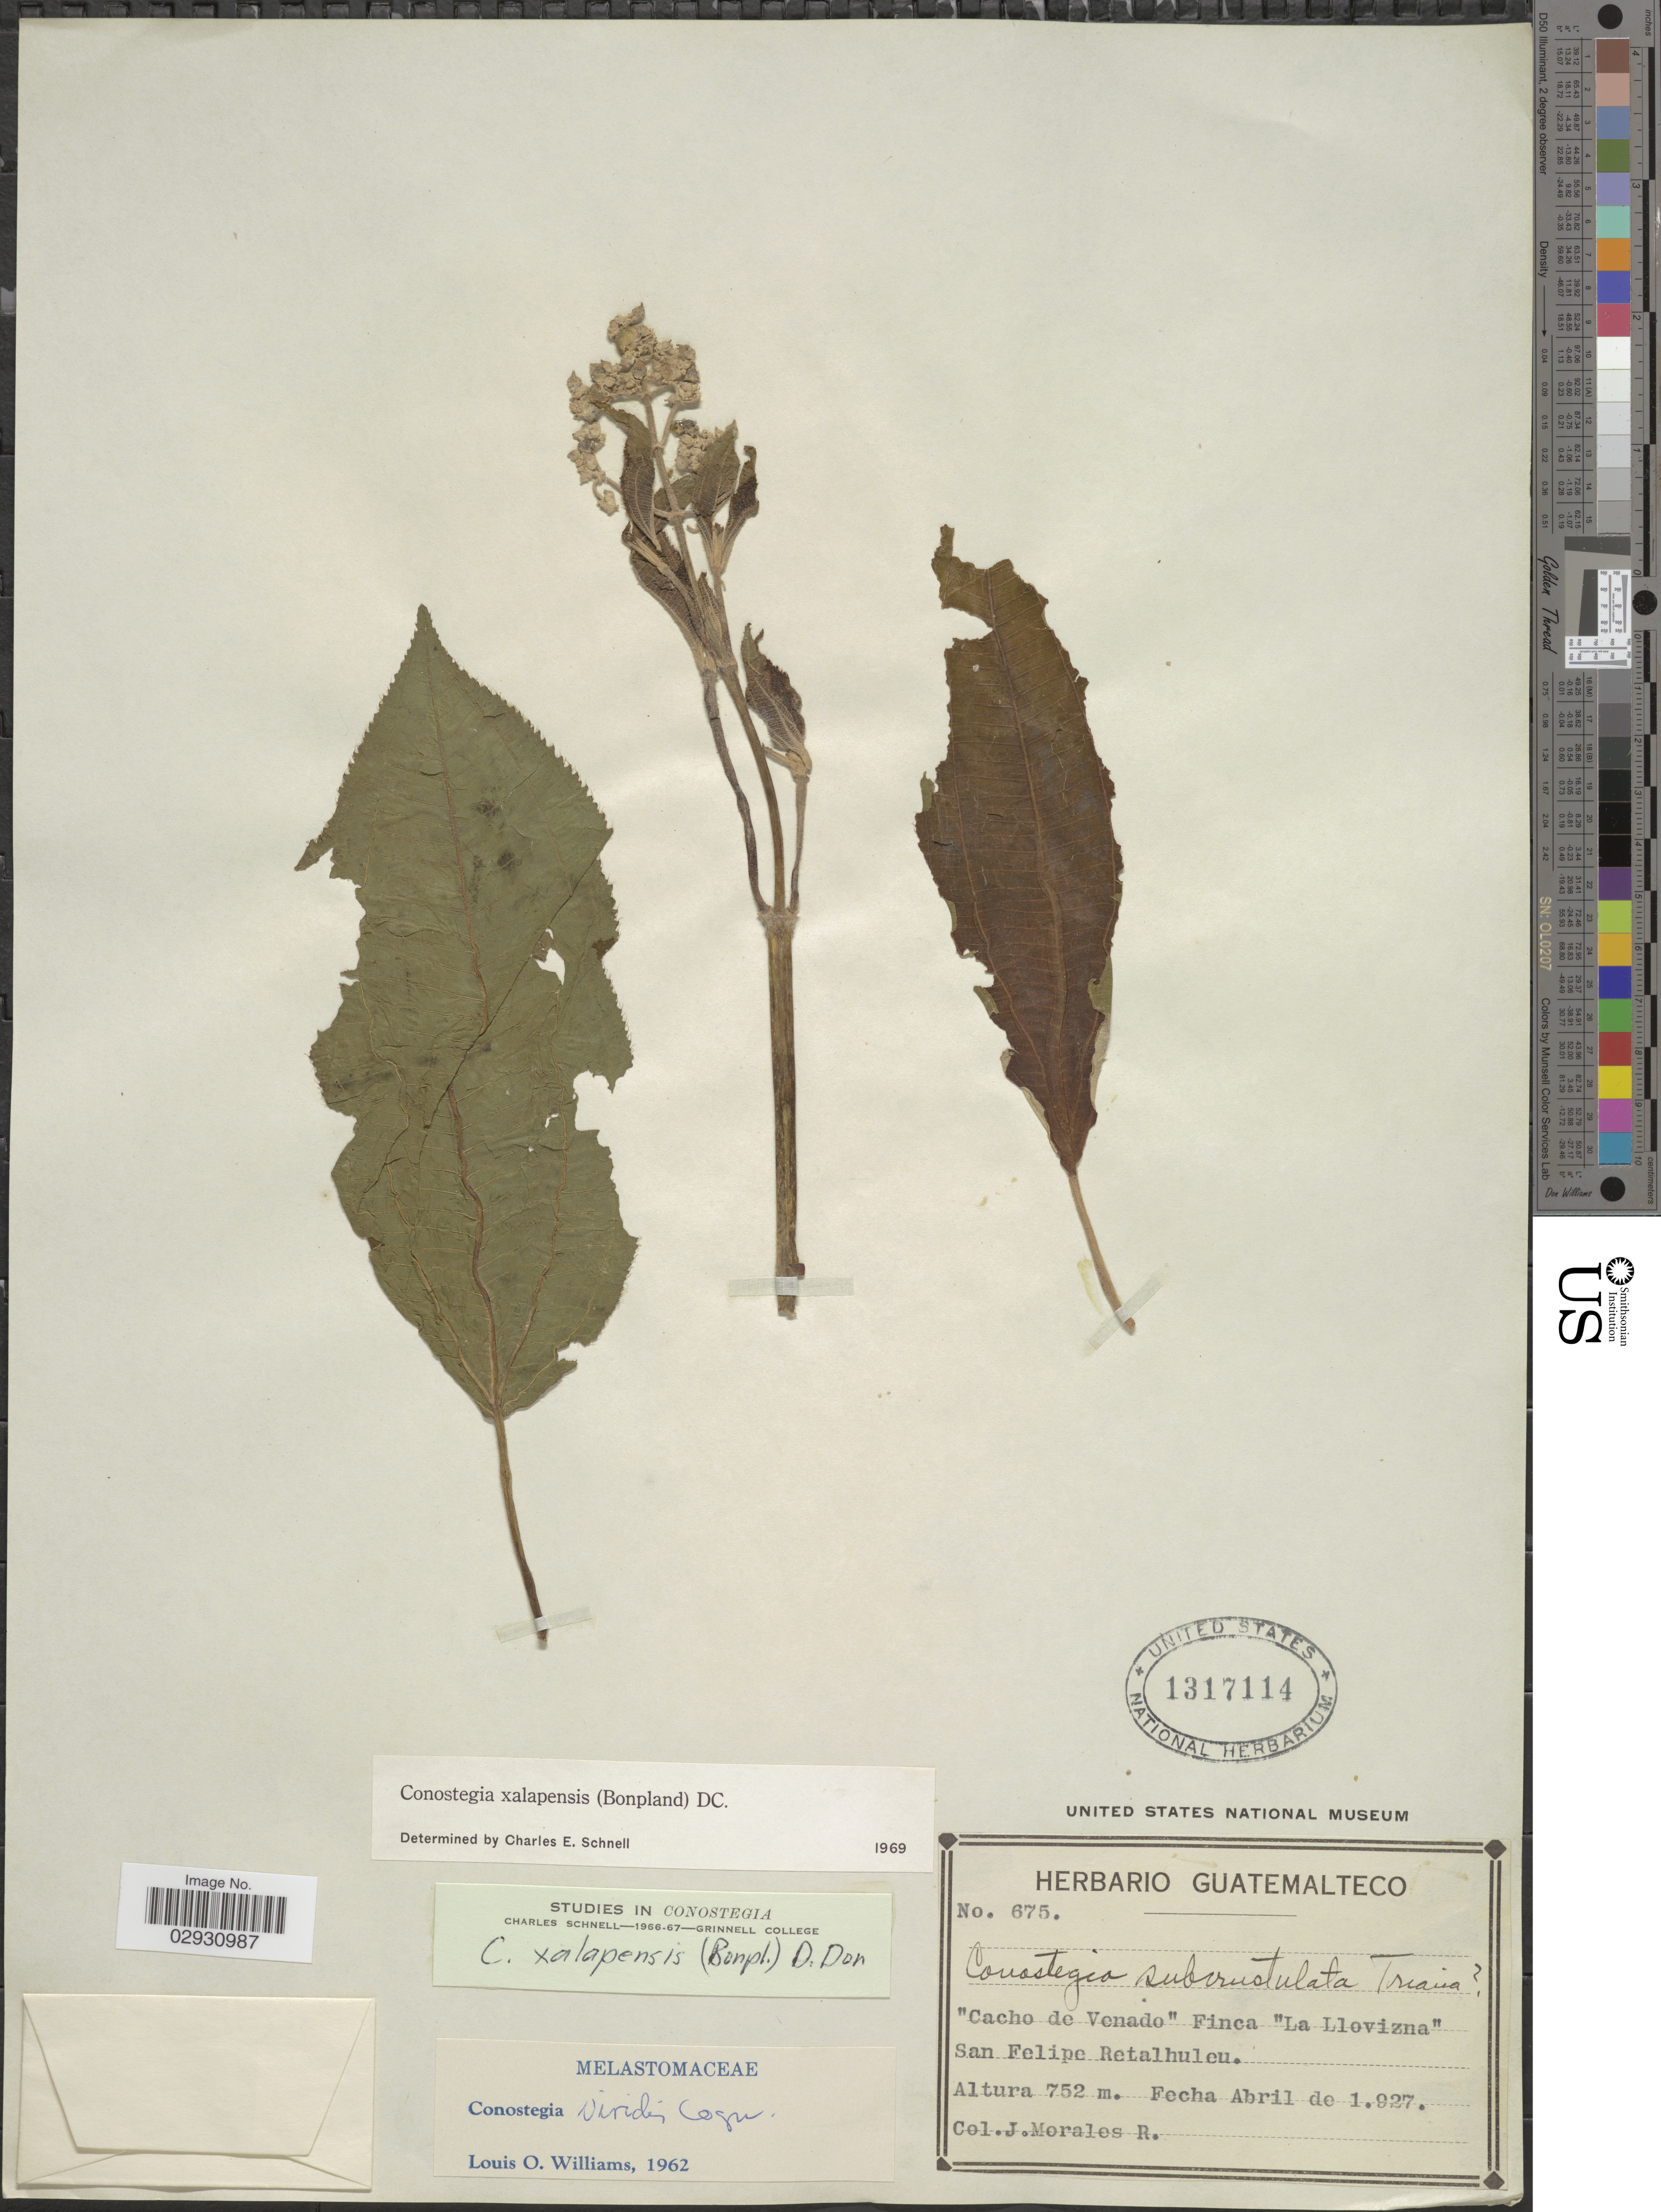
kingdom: Plantae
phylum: Tracheophyta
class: Magnoliopsida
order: Myrtales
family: Melastomataceae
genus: Conostegia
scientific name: Conostegia quadrangularis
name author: Schltdl. ex Steud.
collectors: J. Morales R.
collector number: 675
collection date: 1927-04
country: Guatemala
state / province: Retalhuleu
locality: Cacho de Venado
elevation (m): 752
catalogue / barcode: US 1317114